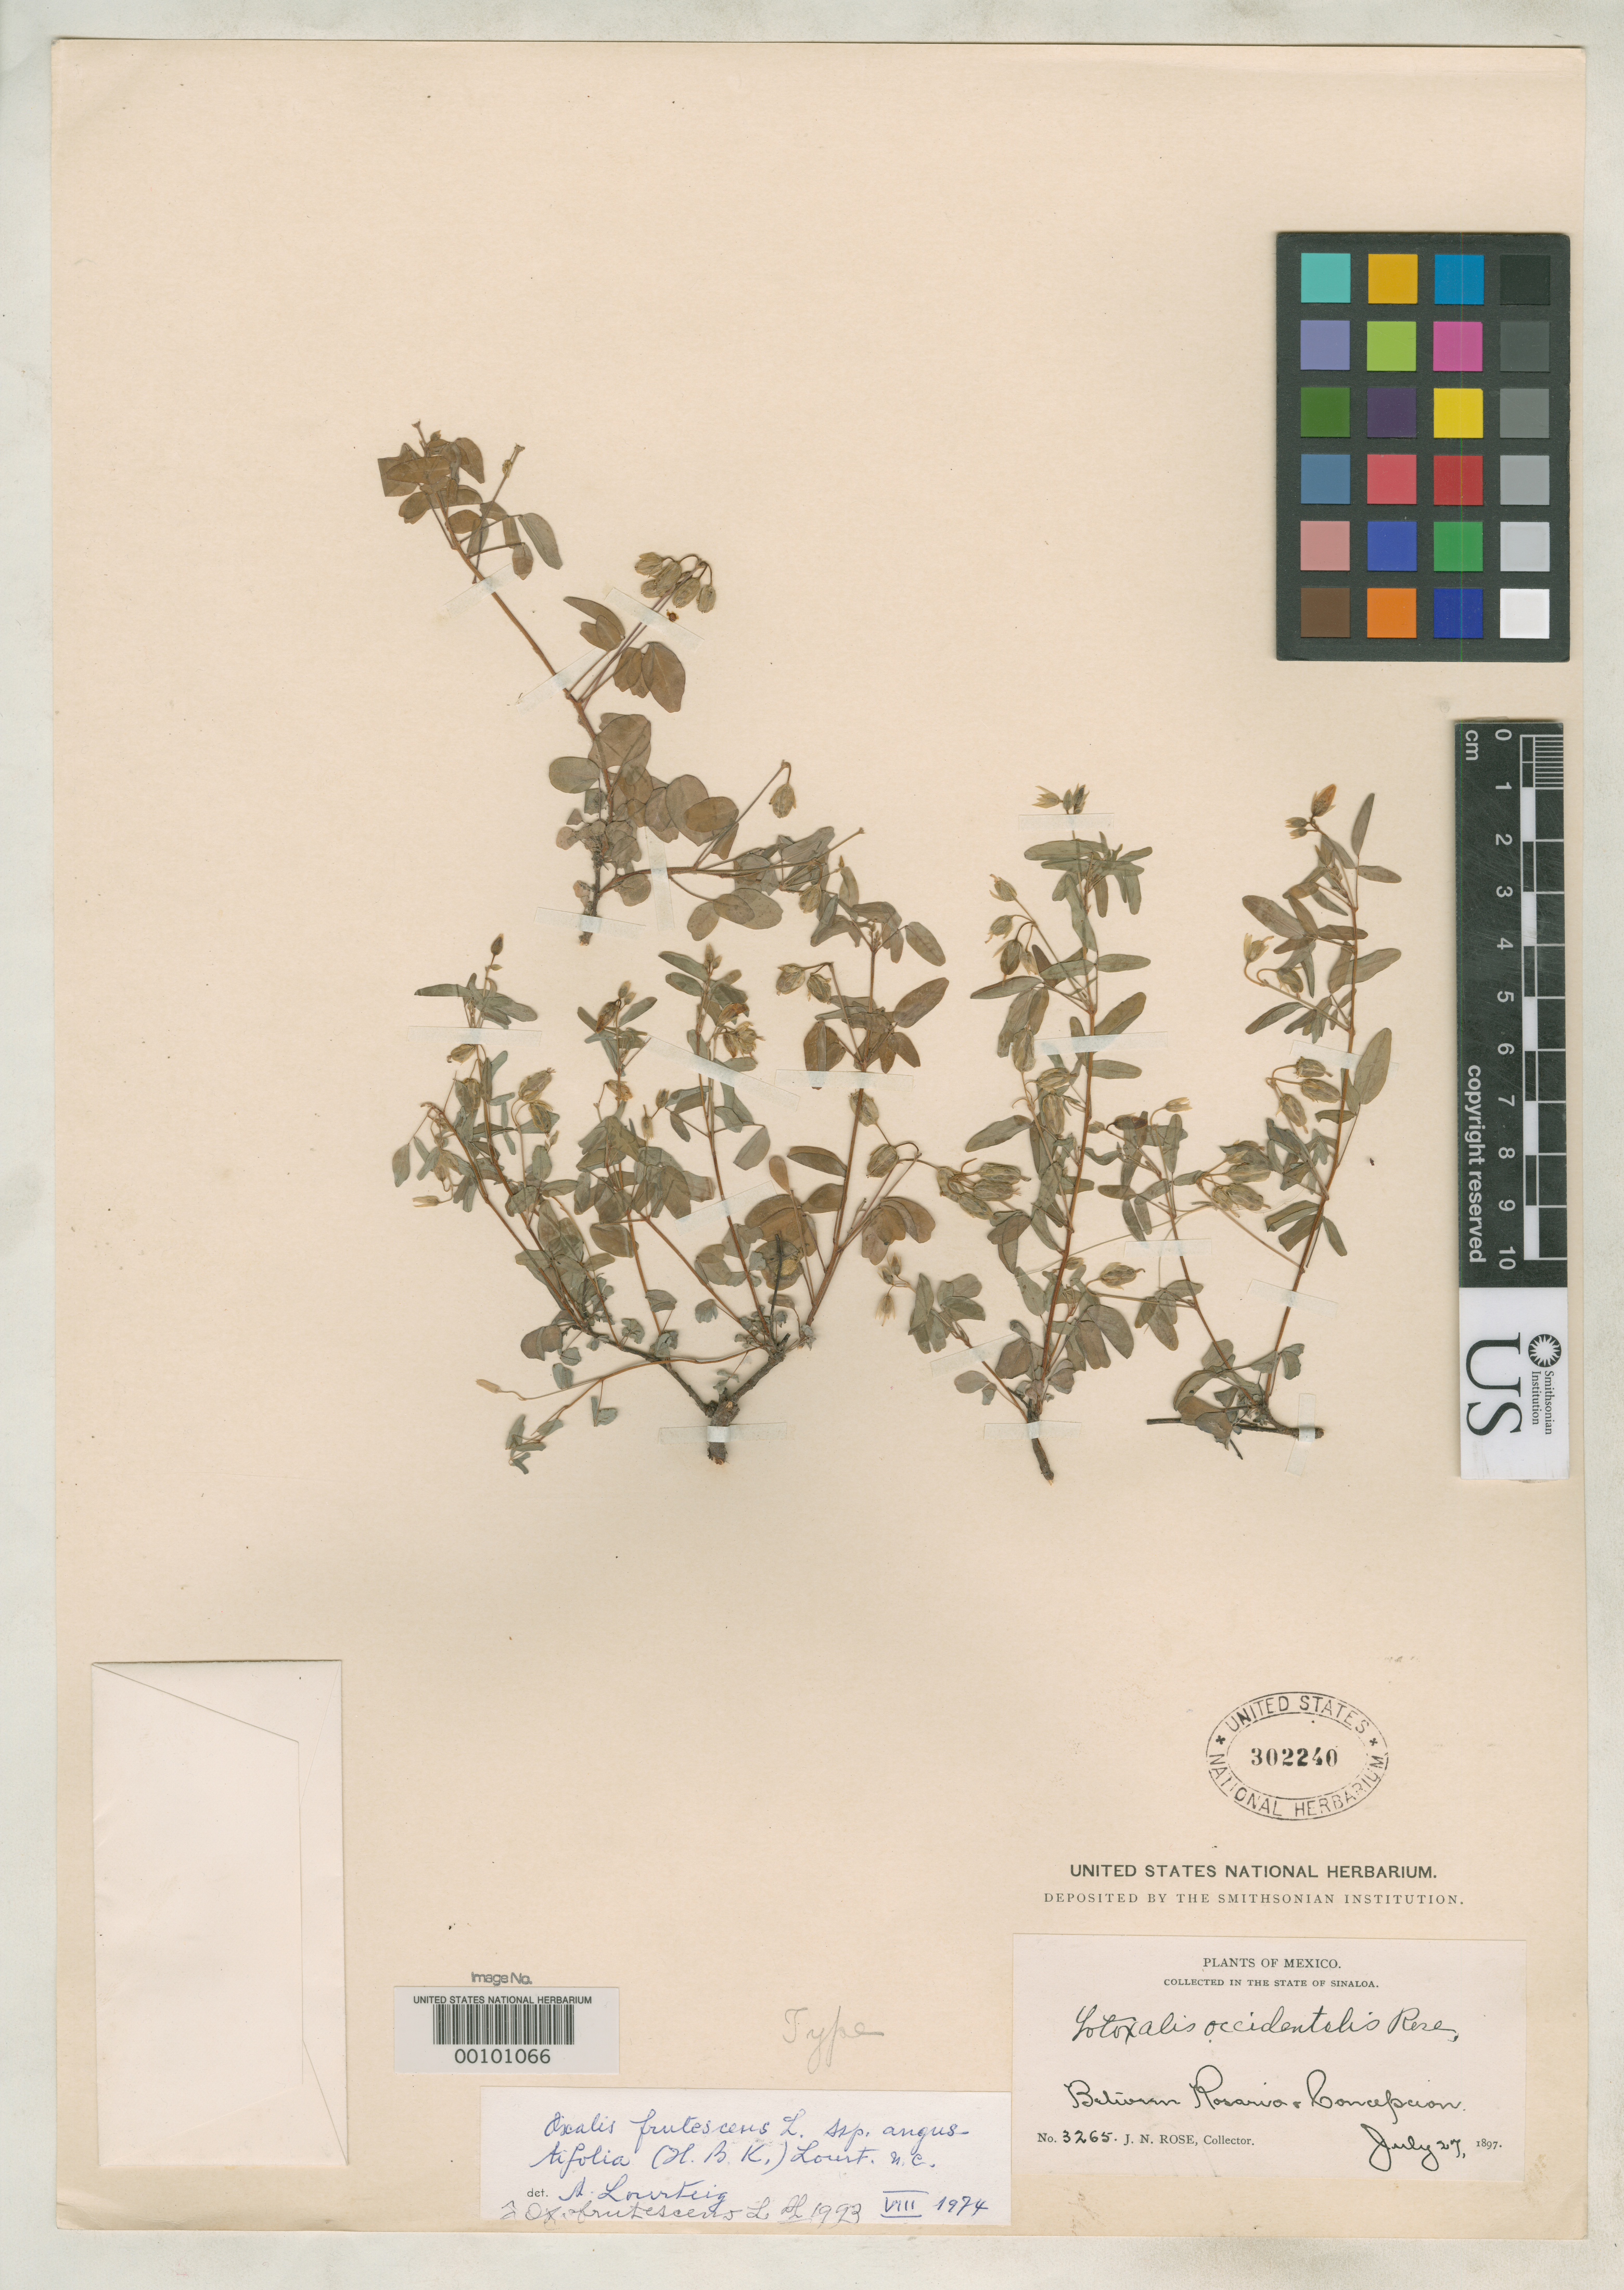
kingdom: Plantae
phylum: Tracheophyta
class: Magnoliopsida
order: Oxalidales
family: Oxalidaceae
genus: Lotoxalis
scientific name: Lotoxalis occidentalis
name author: Rose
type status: Holotype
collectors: J. N. Rose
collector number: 3265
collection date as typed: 27 Jul 1897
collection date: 1897-07-27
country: Mexico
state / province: Sinaloa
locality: Between Rosario and Concepcion.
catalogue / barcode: US 302240